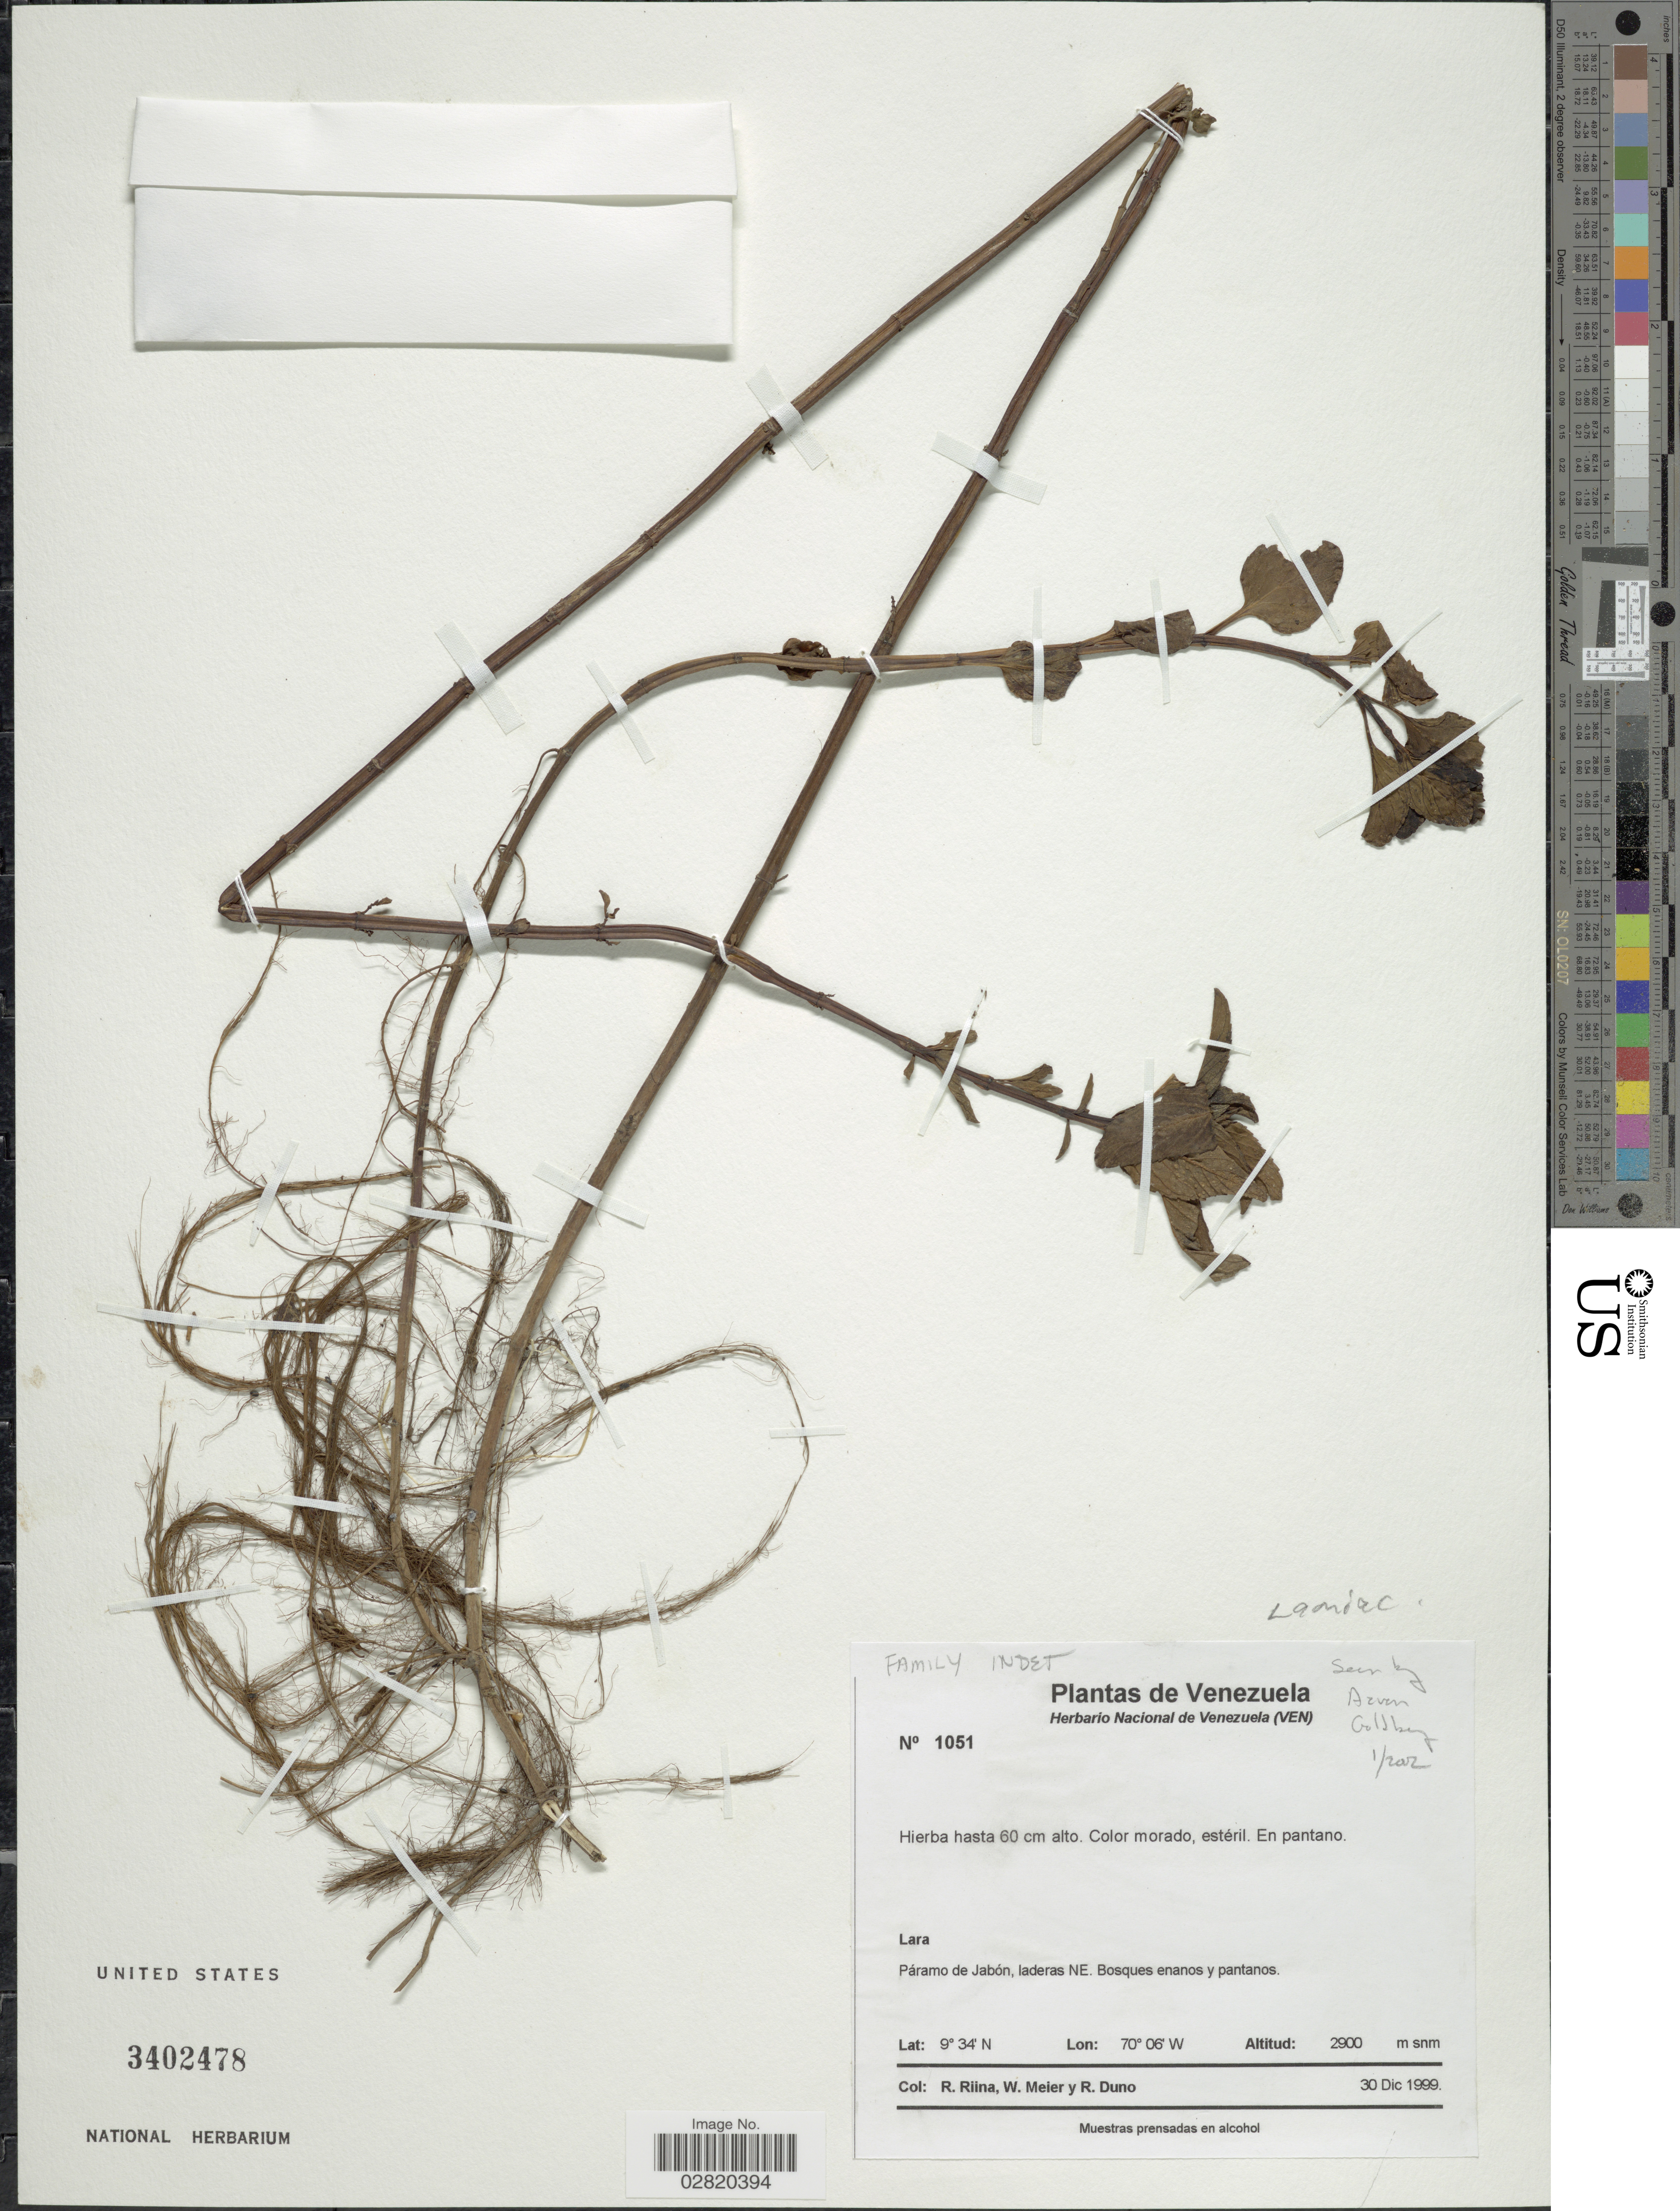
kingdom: Plantae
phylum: Tracheophyta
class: Magnoliopsida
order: Lamiales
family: Lamiaceae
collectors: R. Riina, W. Meier & R. Duno de Stefano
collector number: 1051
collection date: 1999-12-30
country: Venezuela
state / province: Lara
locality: Páramo de Jabón, laderas NE.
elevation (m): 2900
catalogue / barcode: US 3402478